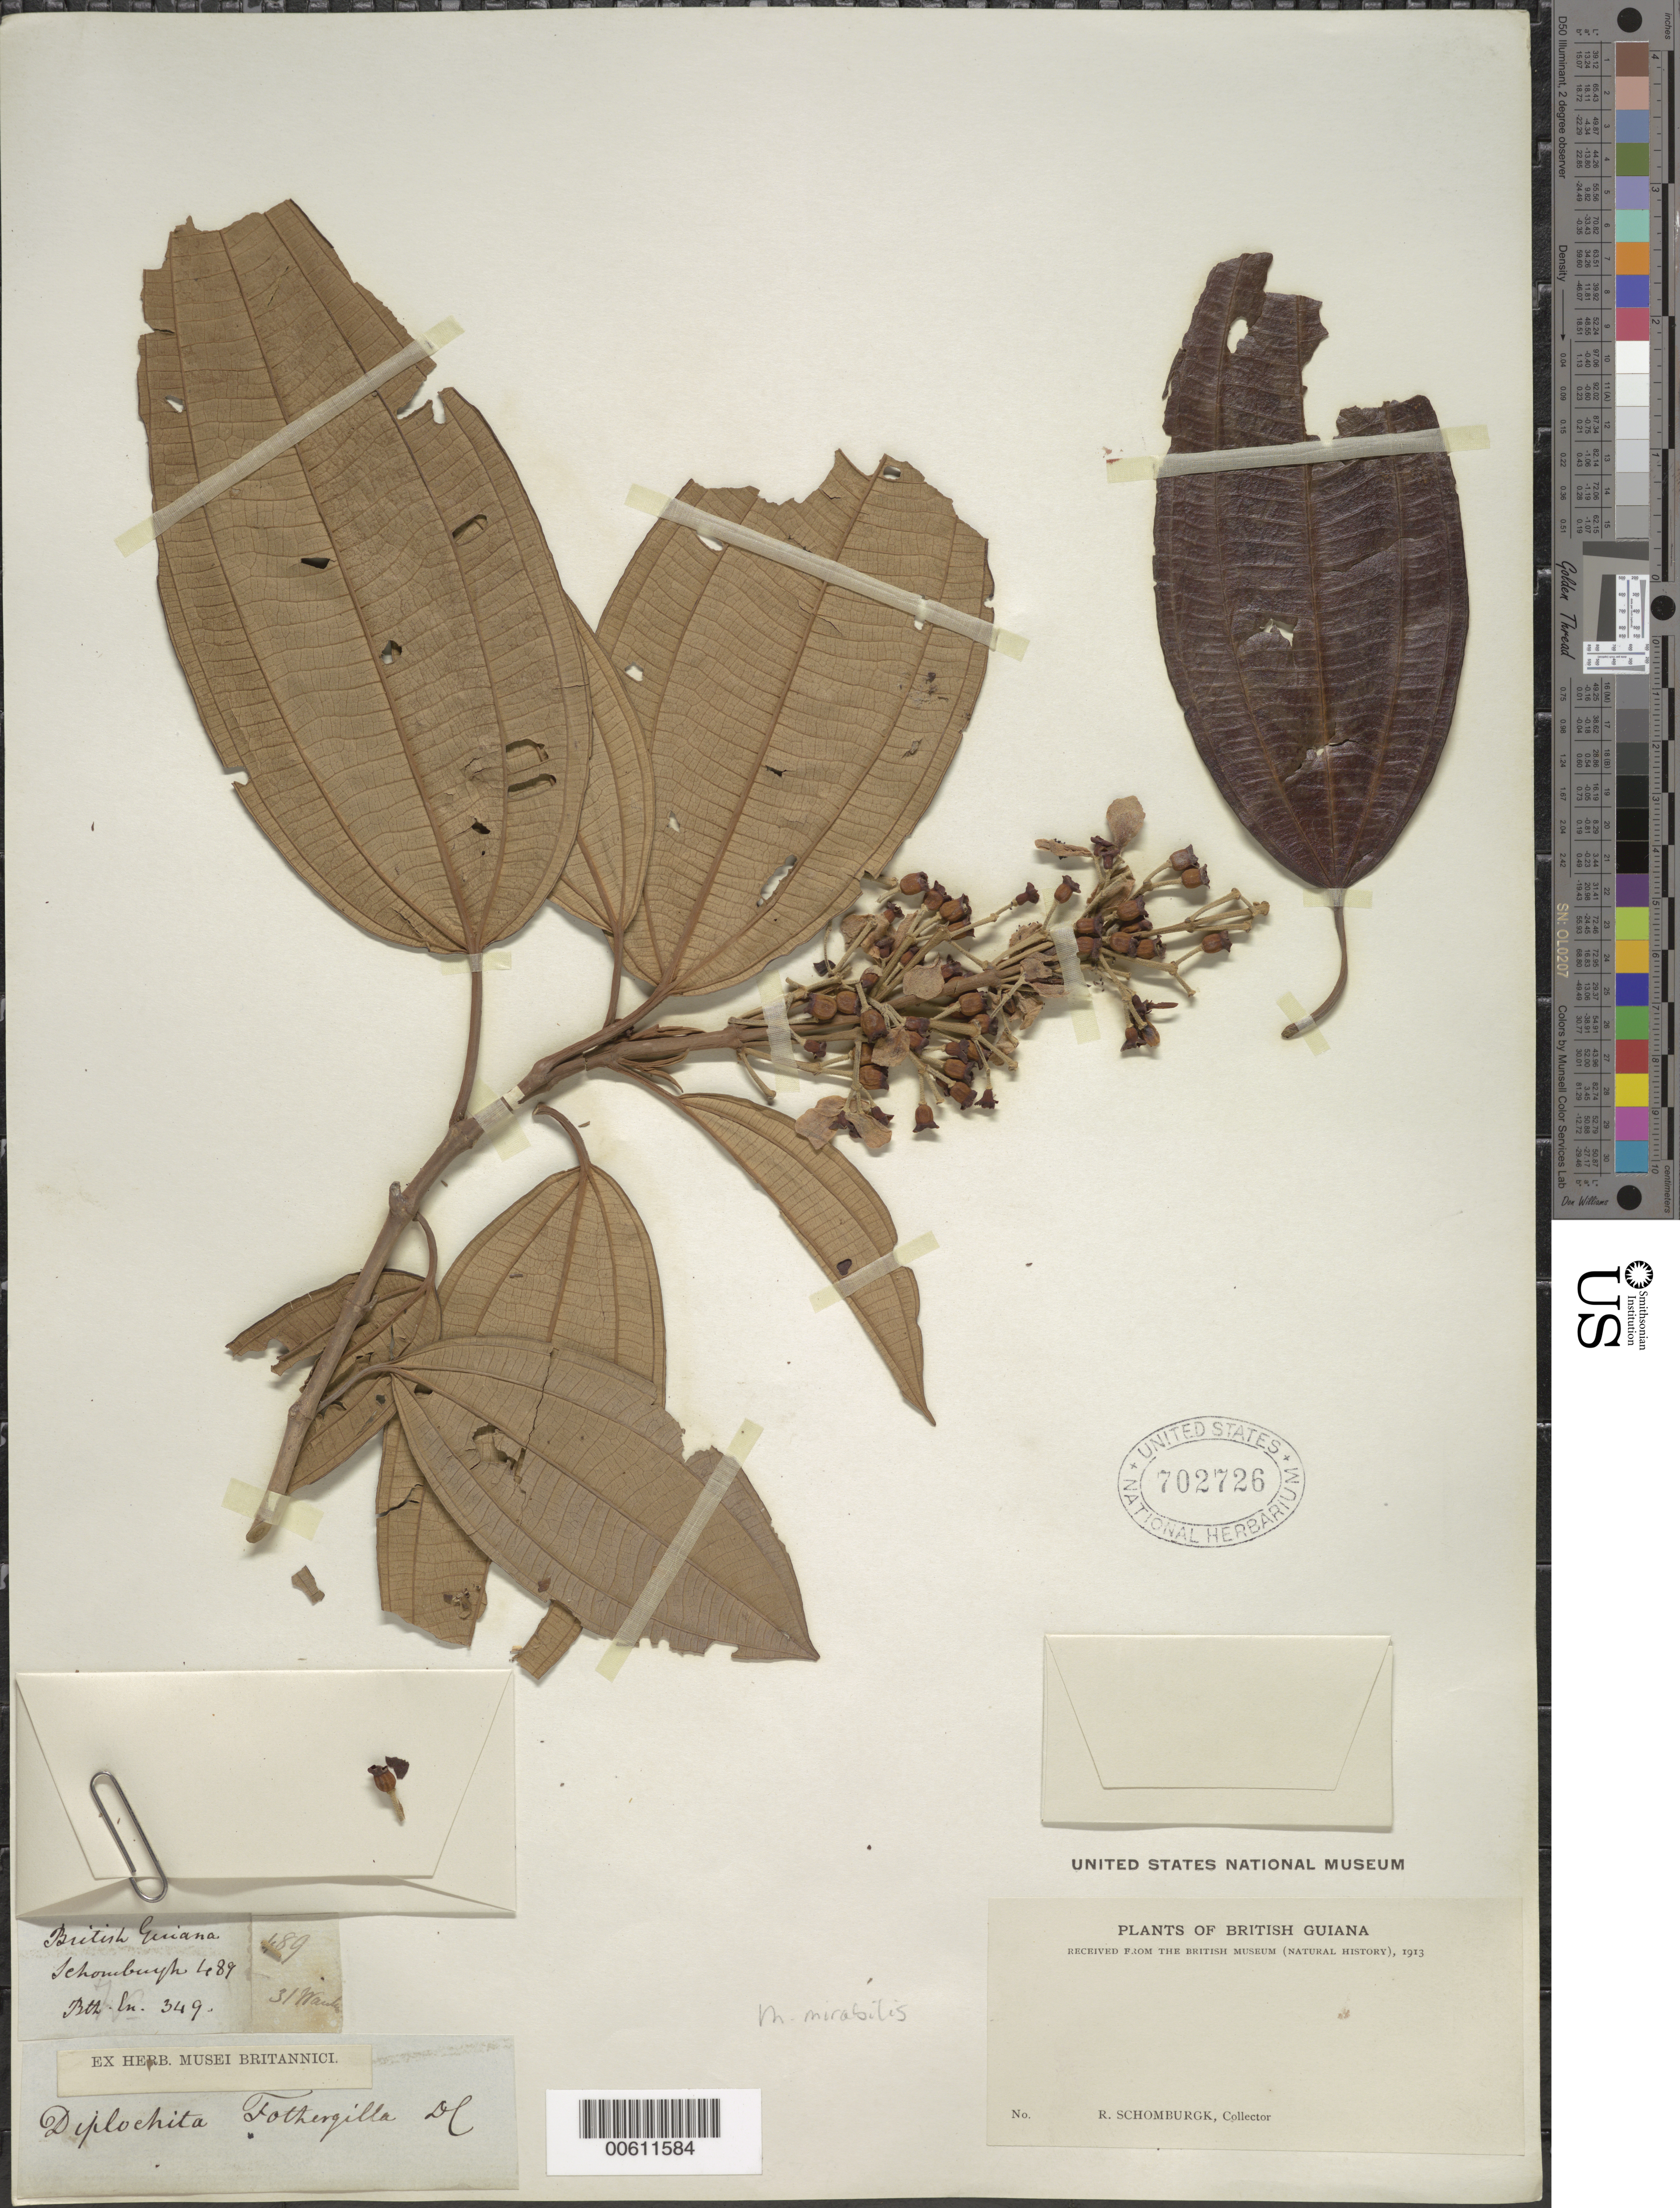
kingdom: Plantae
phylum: Tracheophyta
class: Magnoliopsida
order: Myrtales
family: Melastomataceae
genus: Miconia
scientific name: Miconia mirabilis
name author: (Aubl.) L.O. Williams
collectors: R. H. Schomburgk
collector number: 489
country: Guyana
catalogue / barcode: US 702726